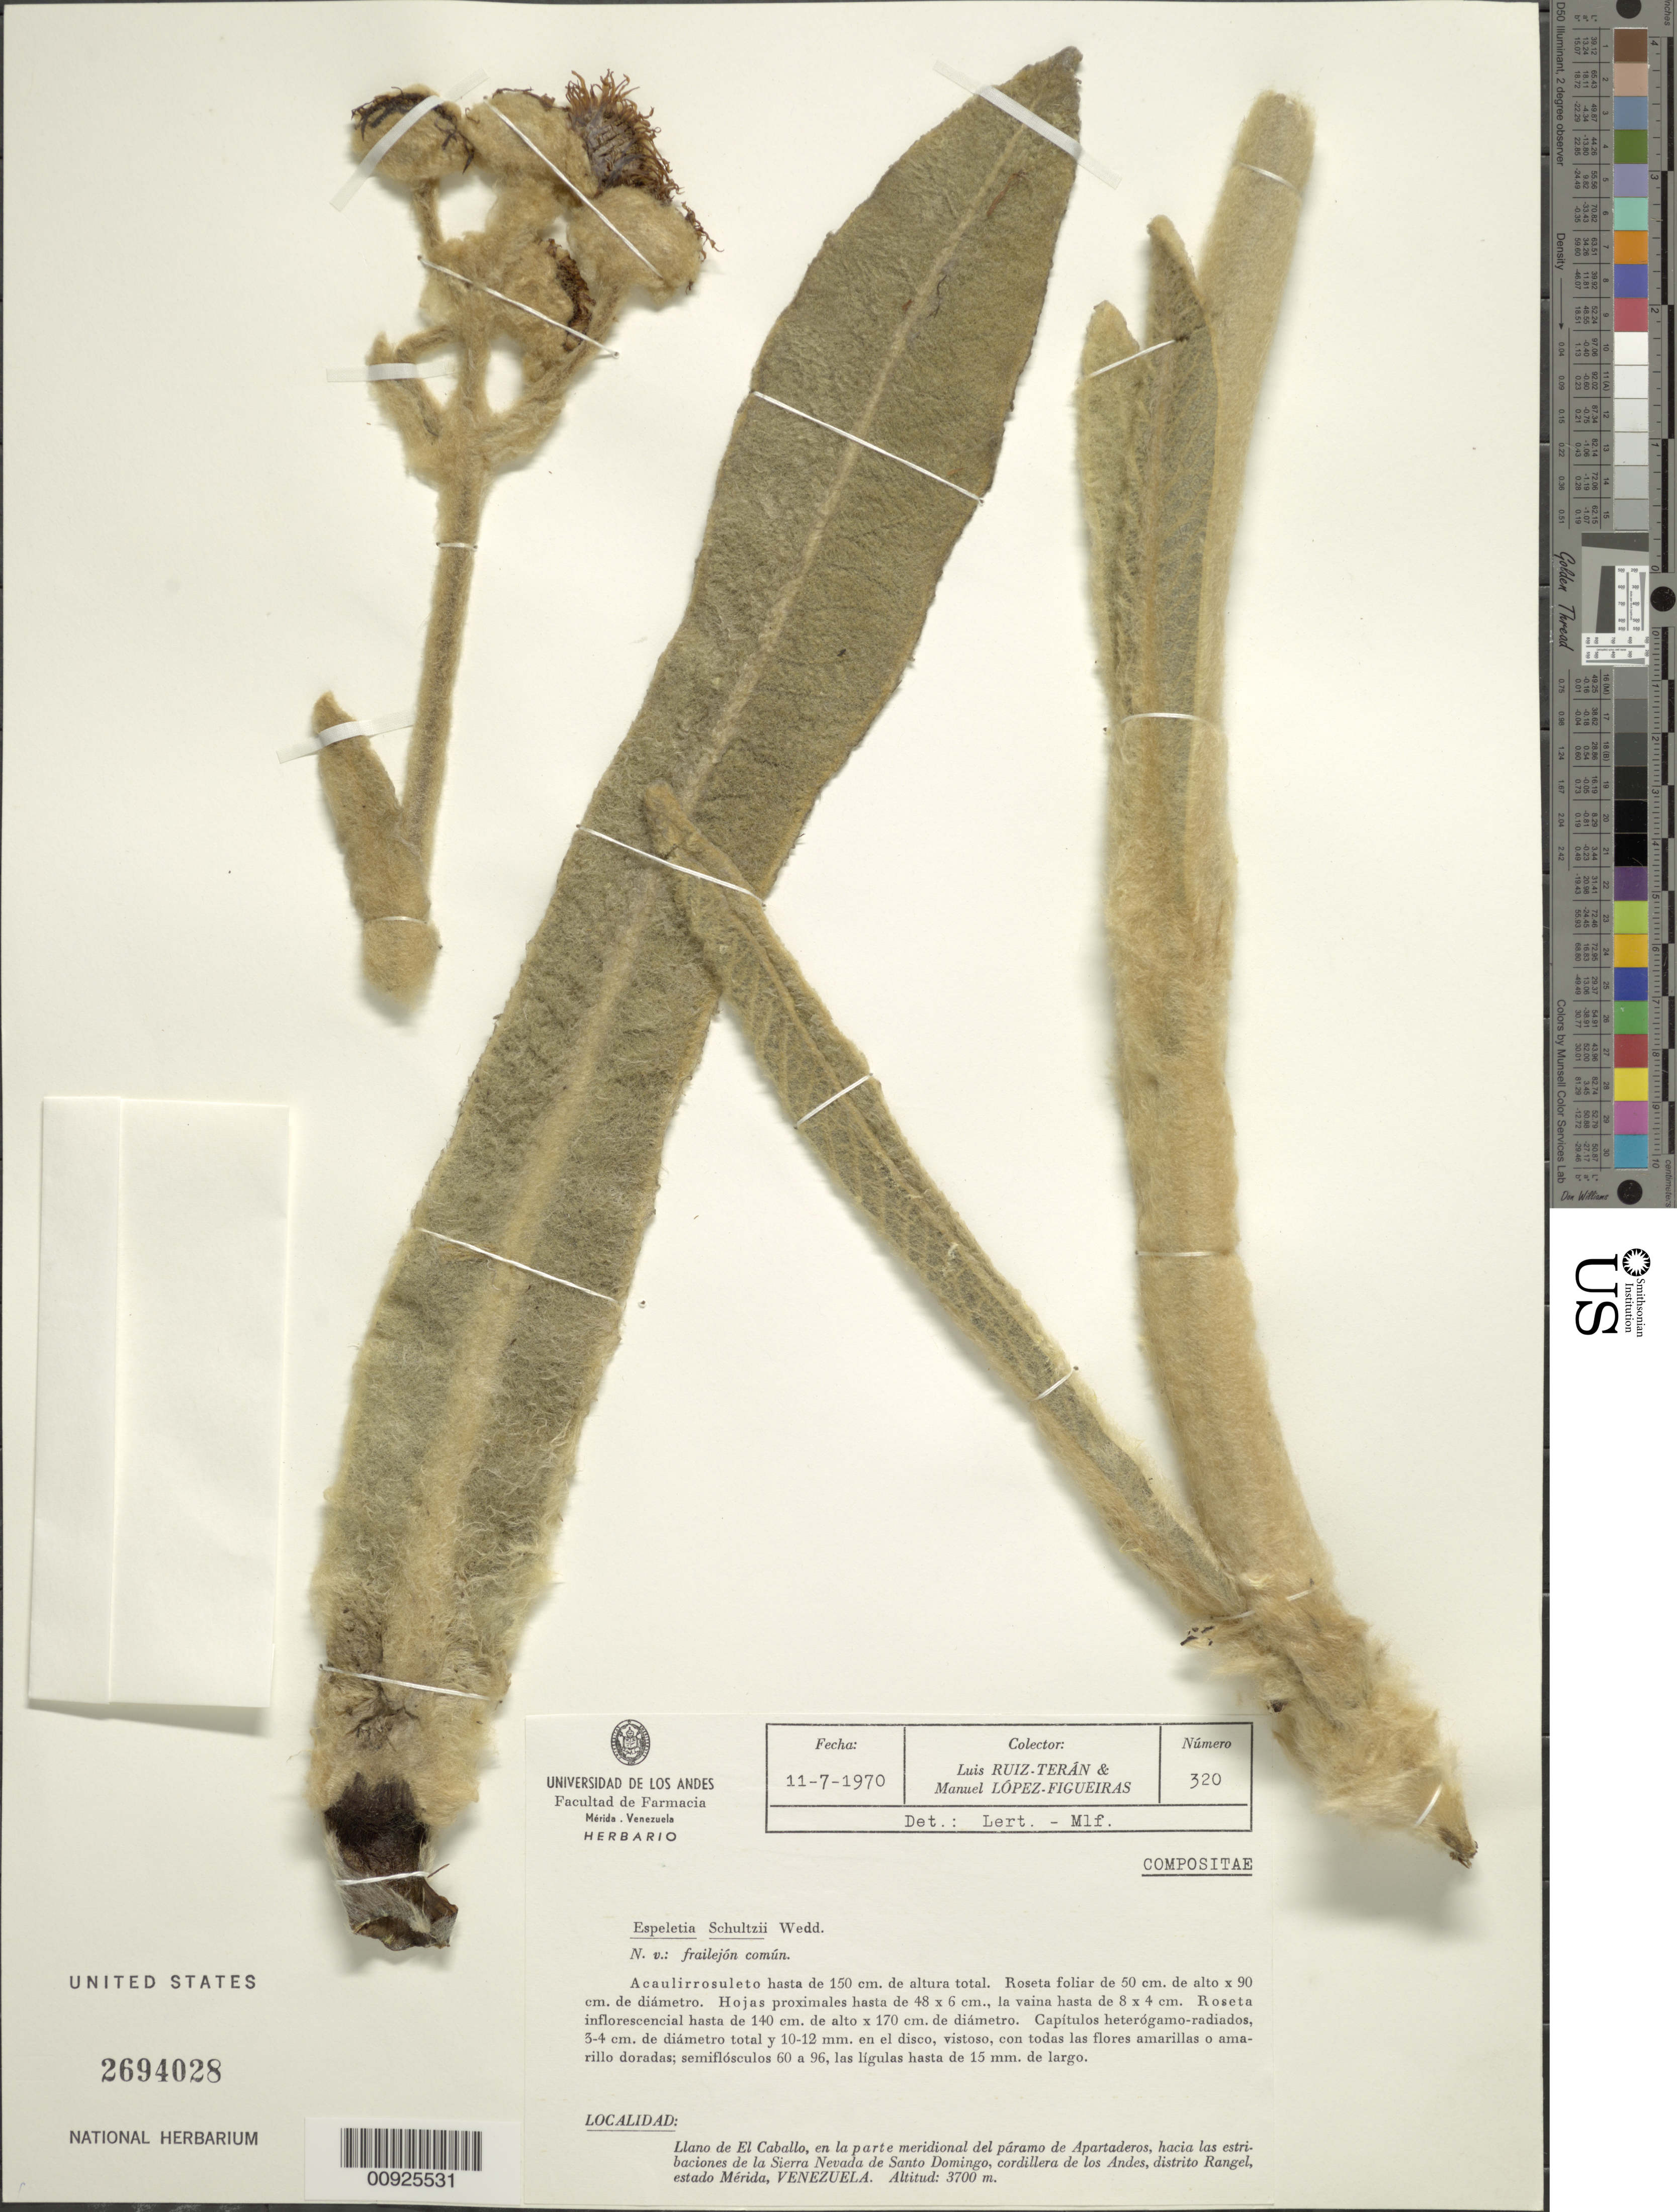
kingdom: Plantae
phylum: Tracheophyta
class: Magnoliopsida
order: Asterales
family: Asteraceae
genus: Espeletia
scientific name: Espeletia schultzii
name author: Wedd.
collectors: L. E. Ruíz-Terán & M. López Figueiras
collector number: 320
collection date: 1970-07-11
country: Venezuela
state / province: Mérida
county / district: Rangel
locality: P. de Apartaderos. Llano de El Caballo, parte meridional del Páramo de Apartaderos, hacia las estribaciones de la Sierra Nevada de Santon Domingo, Cordillera de los Andes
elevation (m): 3700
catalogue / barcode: US 2694028